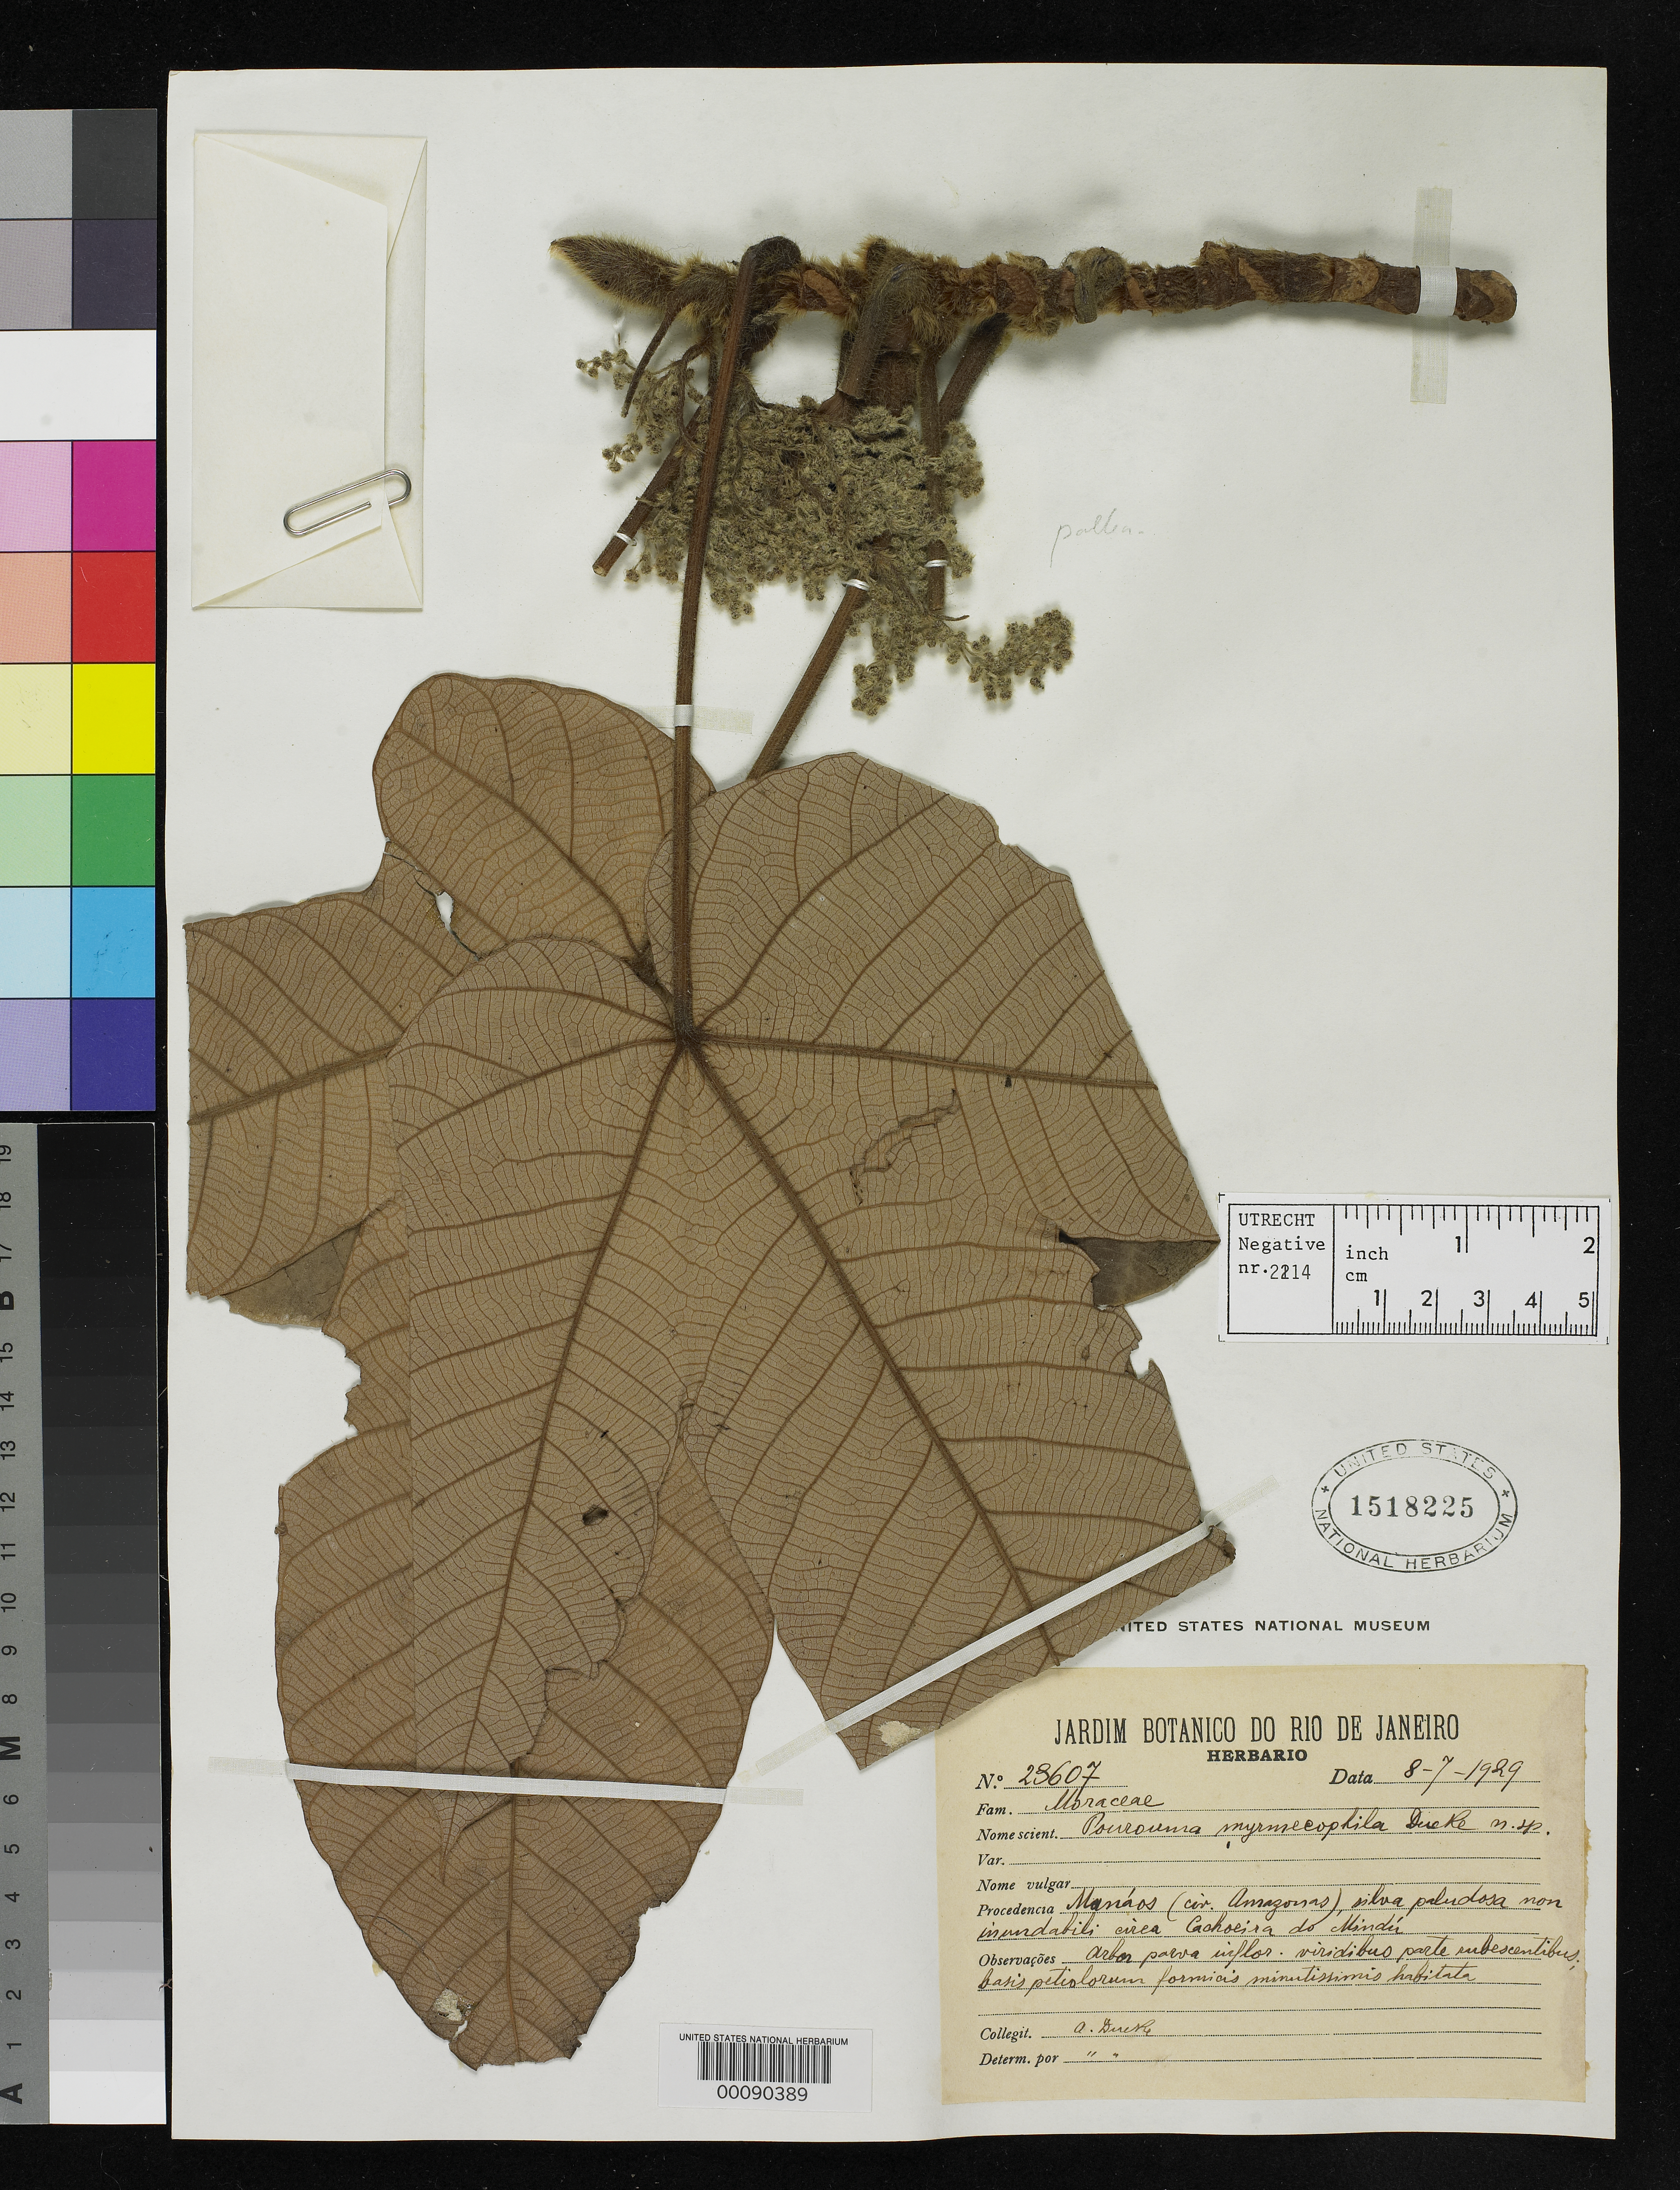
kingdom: Plantae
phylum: Tracheophyta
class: Magnoliopsida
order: Rosales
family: Urticaceae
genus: Pourouma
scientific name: Pourouma myrmecophila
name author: Ducke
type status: Isolectotype; Isosyntype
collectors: A. Ducke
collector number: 23607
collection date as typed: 08 Jul 1929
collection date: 1929-07-08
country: Brazil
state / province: Amazonas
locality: Manaos.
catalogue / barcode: US 1518225